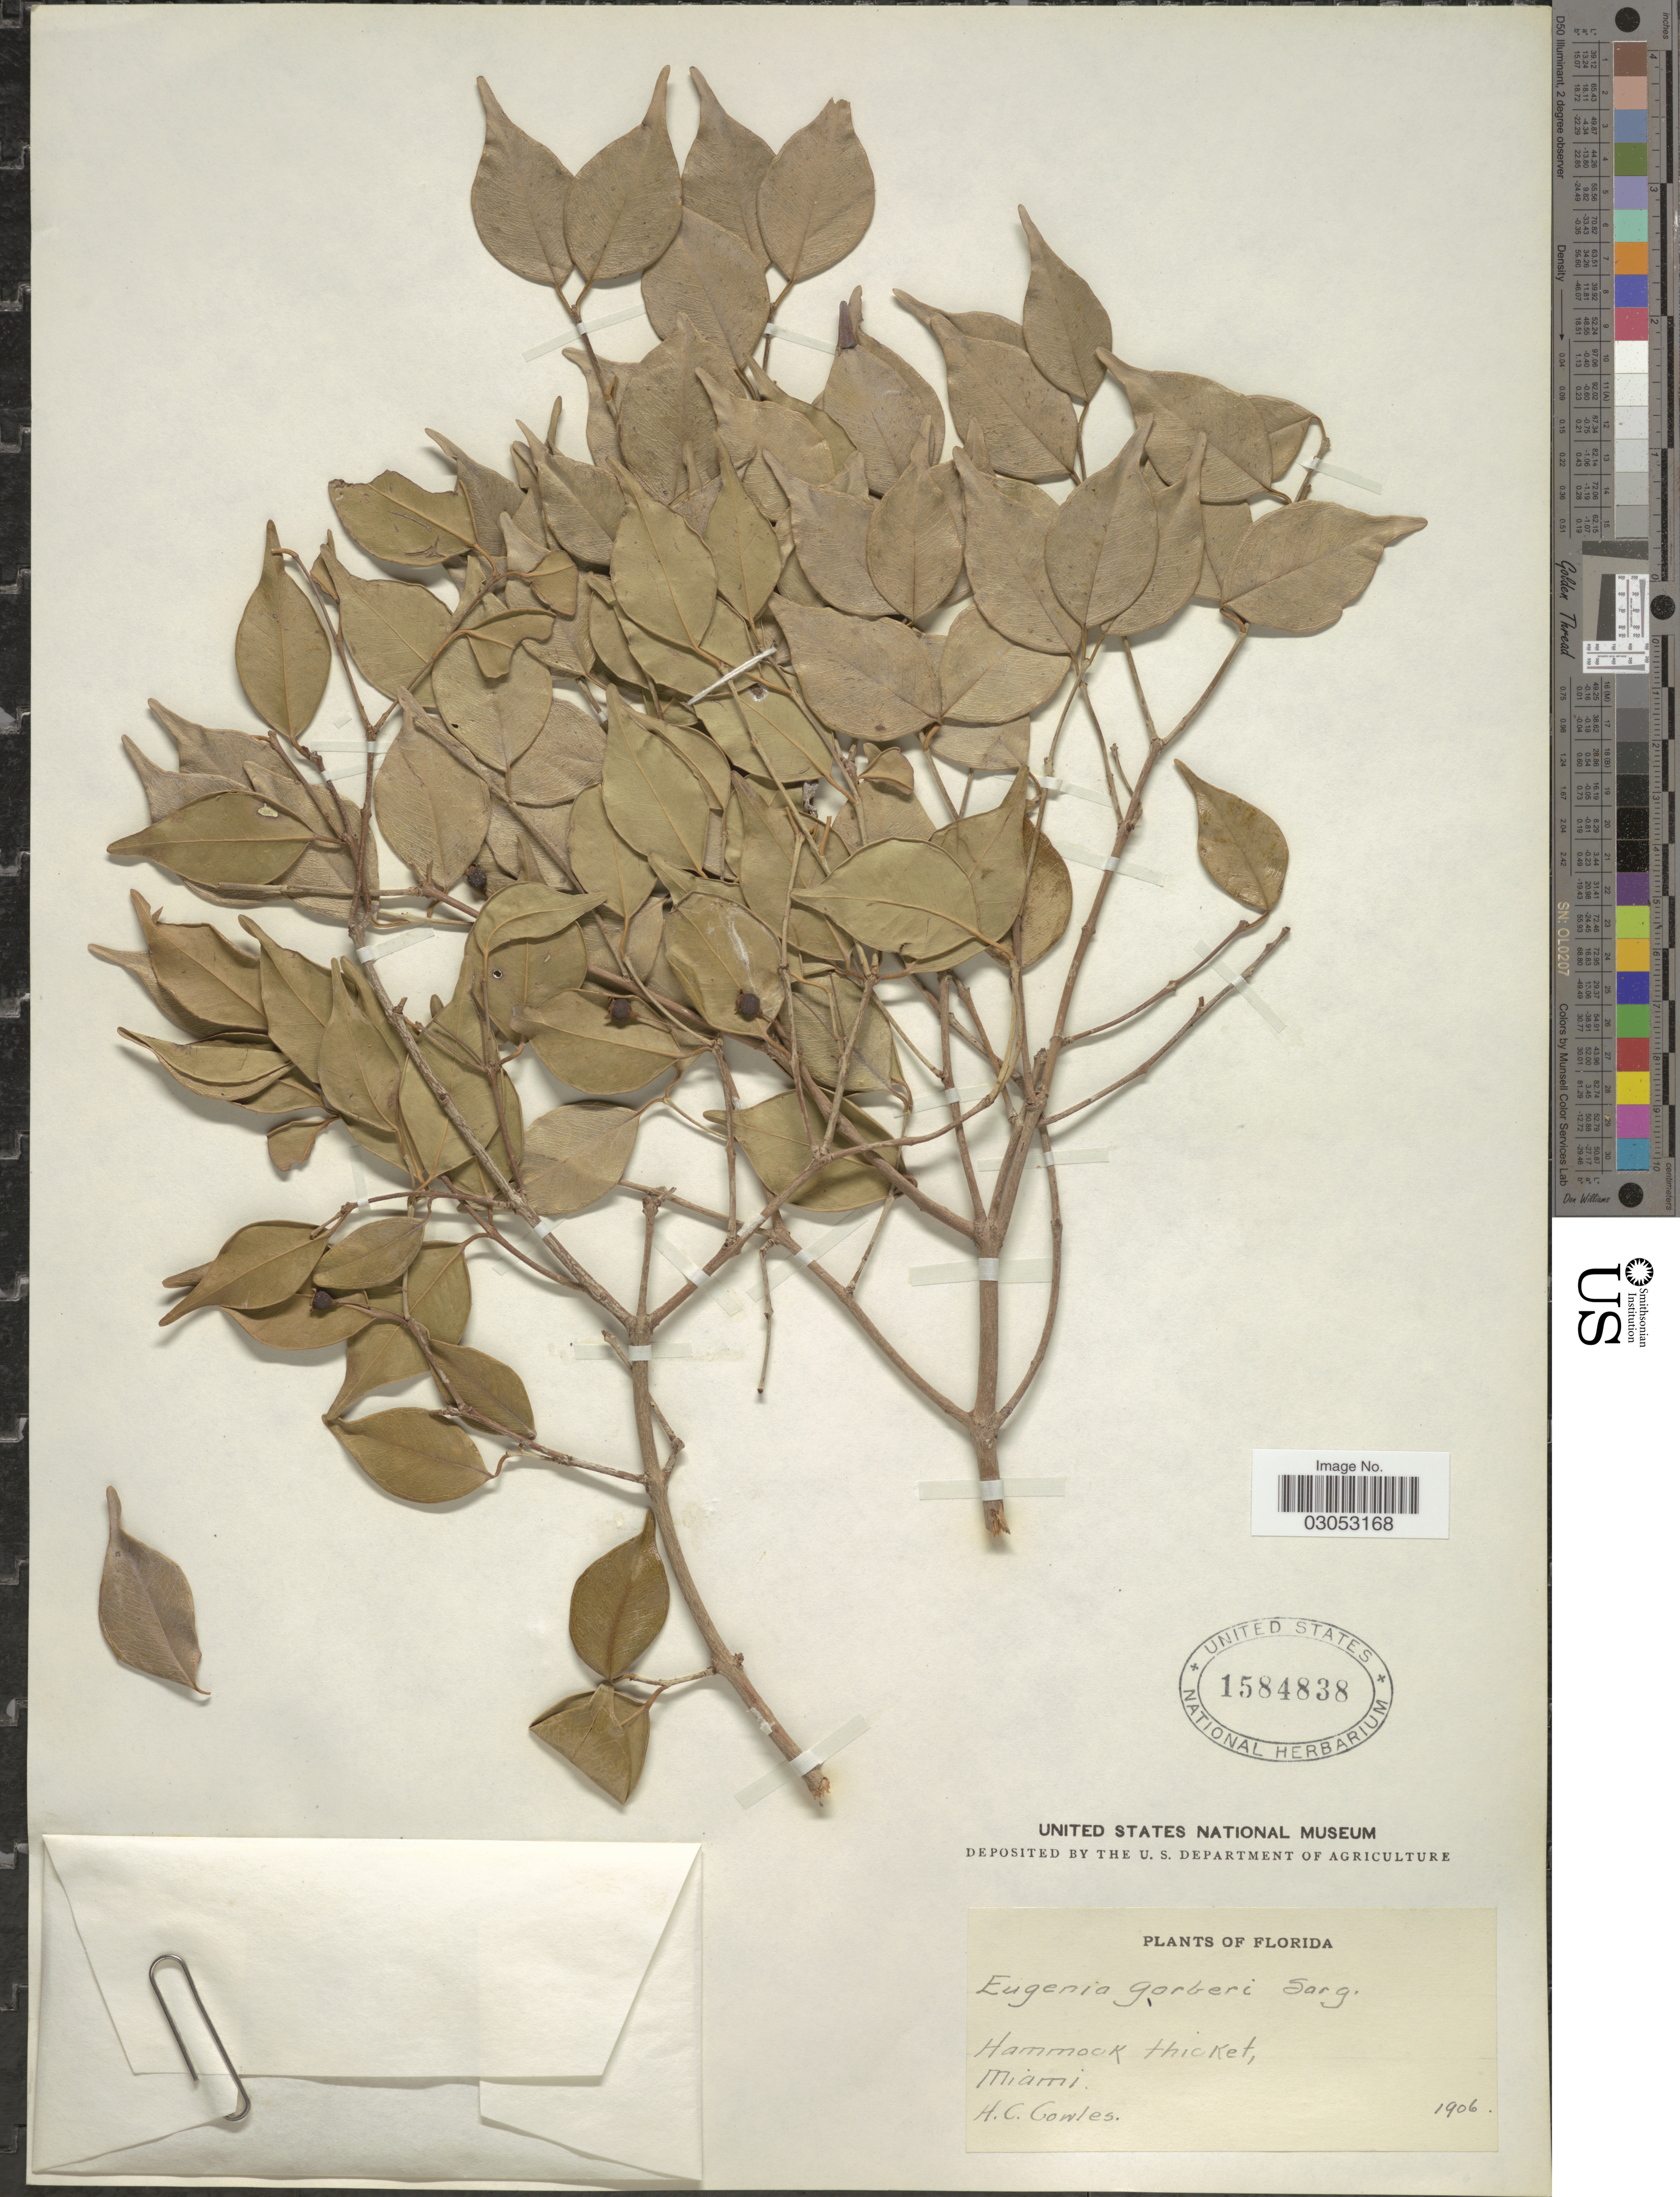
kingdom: Plantae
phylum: Tracheophyta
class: Magnoliopsida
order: Myrtales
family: Myrtaceae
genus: Eugenia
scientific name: Eugenia confusa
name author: DC.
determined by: Strong, Mark T., (BOT), Smithsonian Institution - National Museum of Natural History (UNITED STATES)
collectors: H. Cowles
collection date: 1906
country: United States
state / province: Florida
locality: Hammock thicket, Miami.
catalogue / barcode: US 1584838